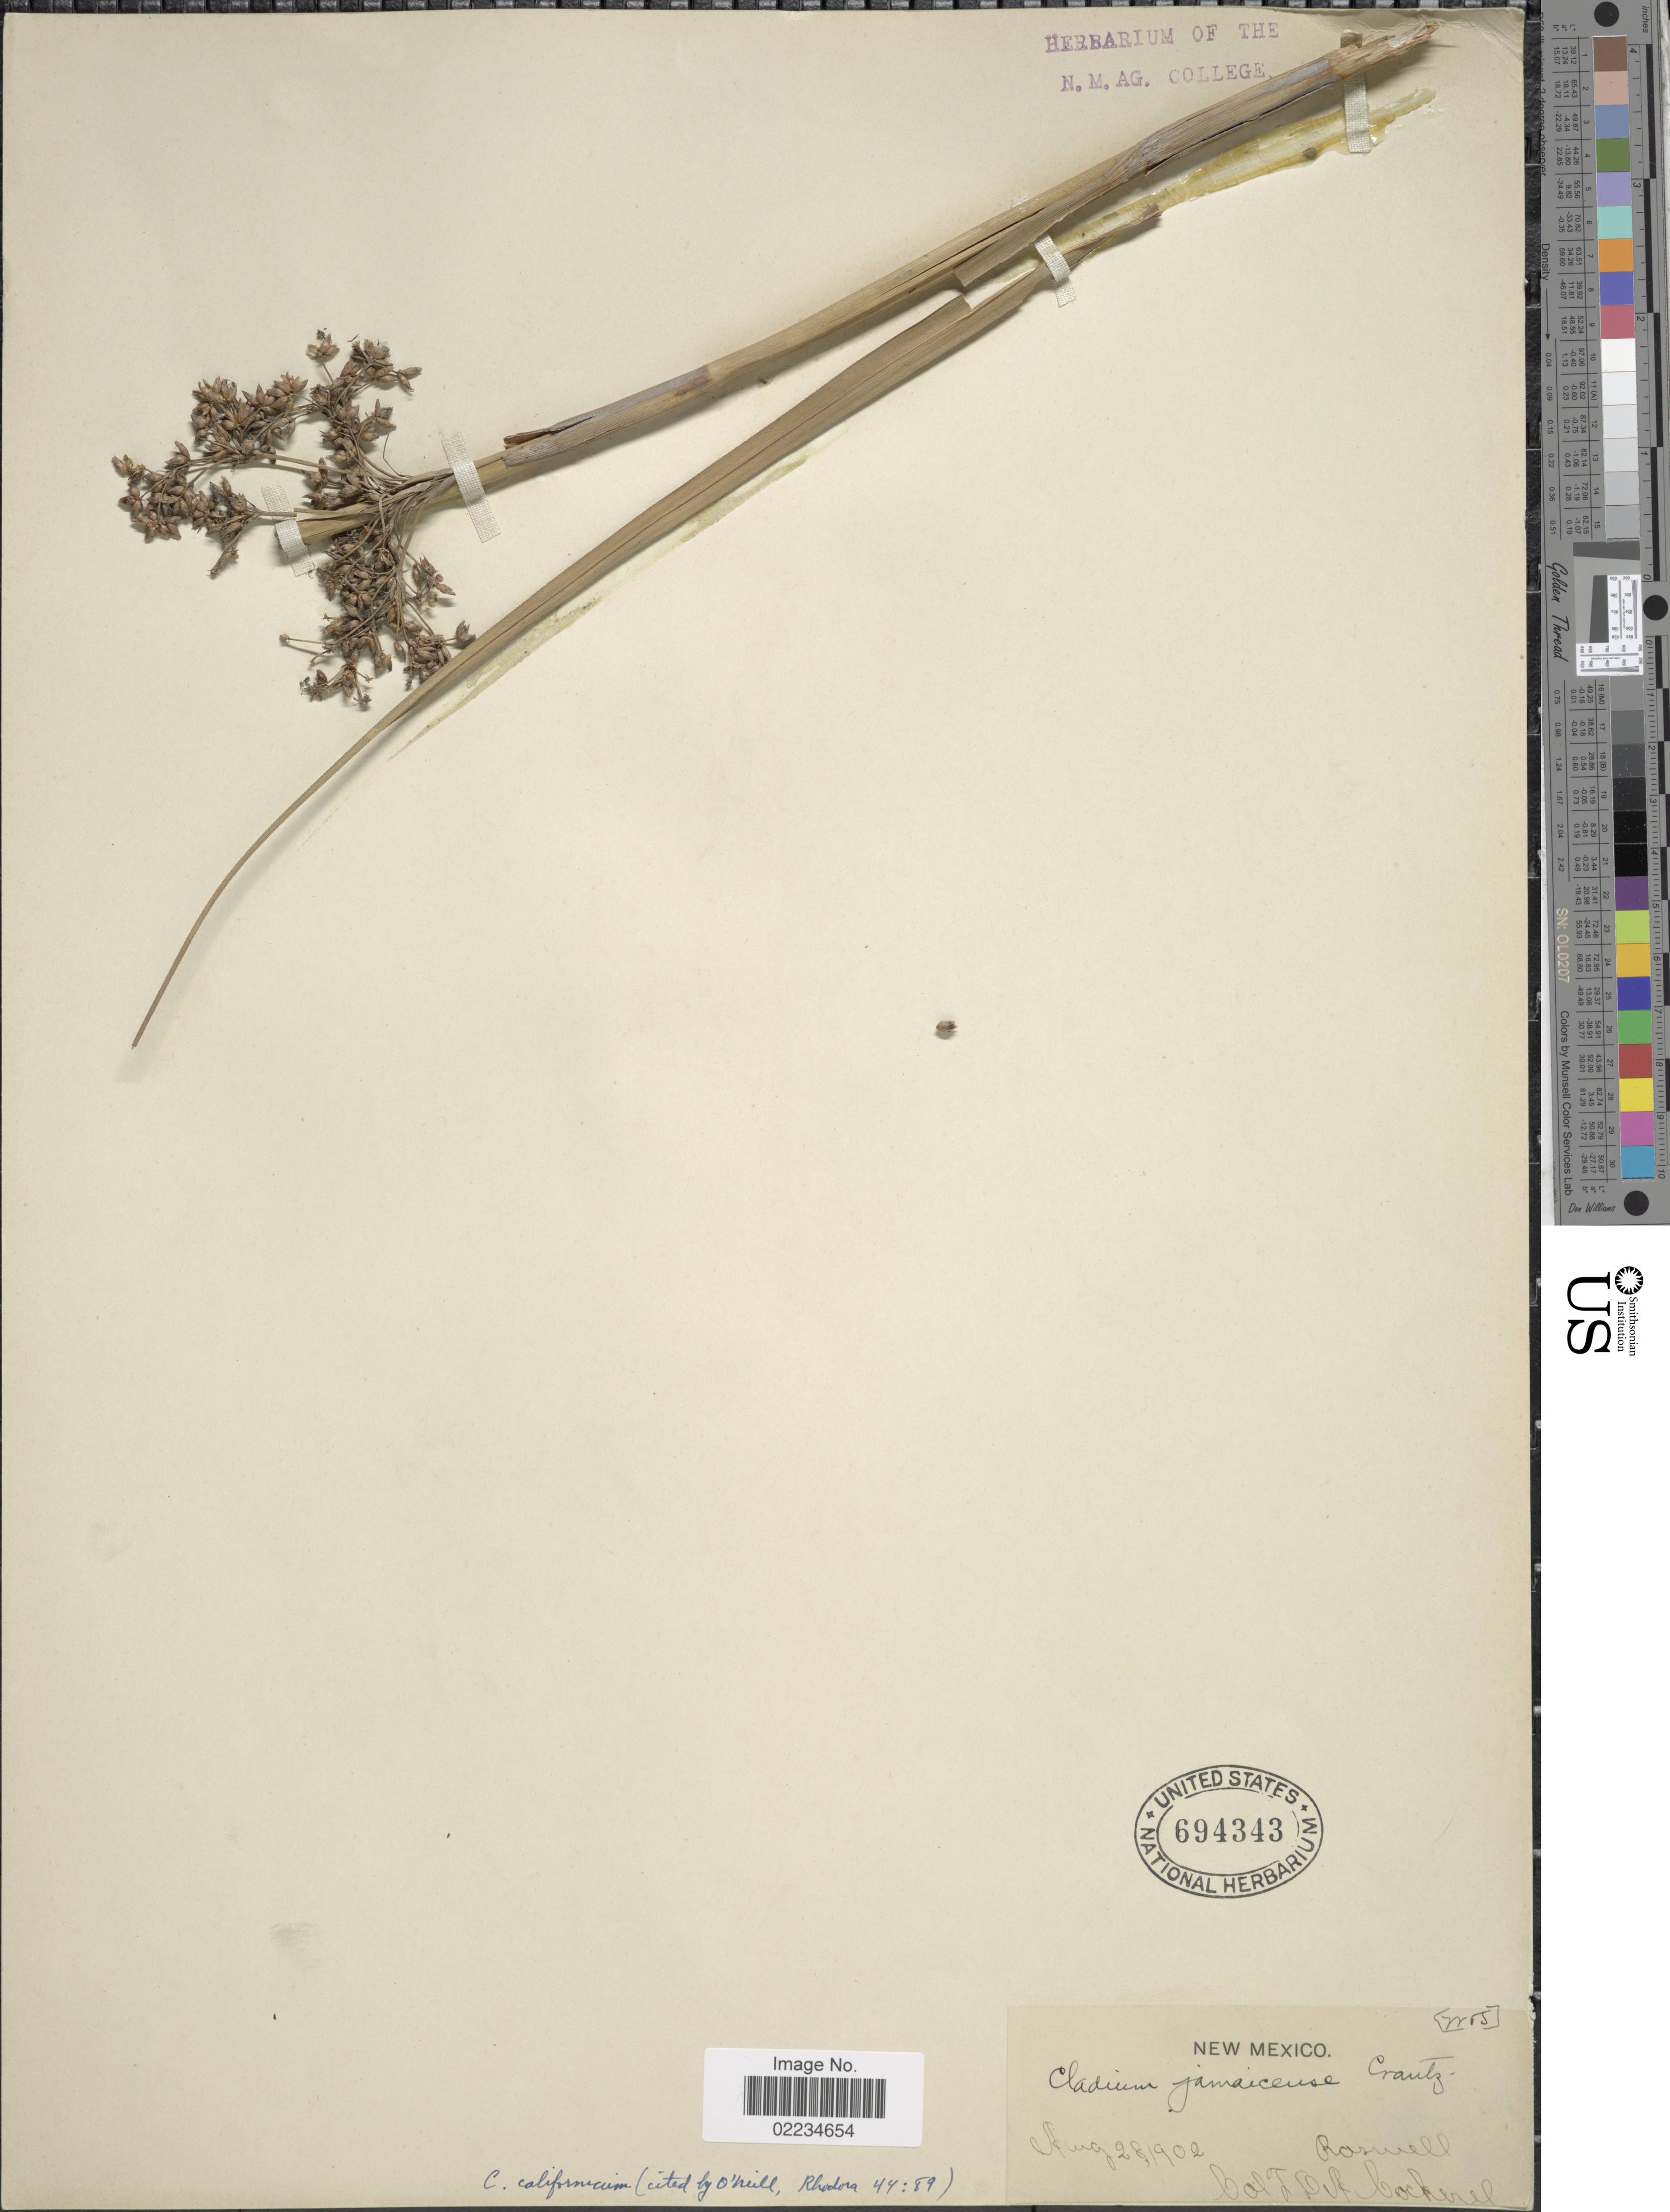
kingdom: Plantae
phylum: Tracheophyta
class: Liliopsida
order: Poales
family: Cyperaceae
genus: Cladium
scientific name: Cladium californicum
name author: (S. Watson) O'Neill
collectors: T. Cockerell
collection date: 1902-08-28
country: United States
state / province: New Mexico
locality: Roswell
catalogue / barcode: US 694343